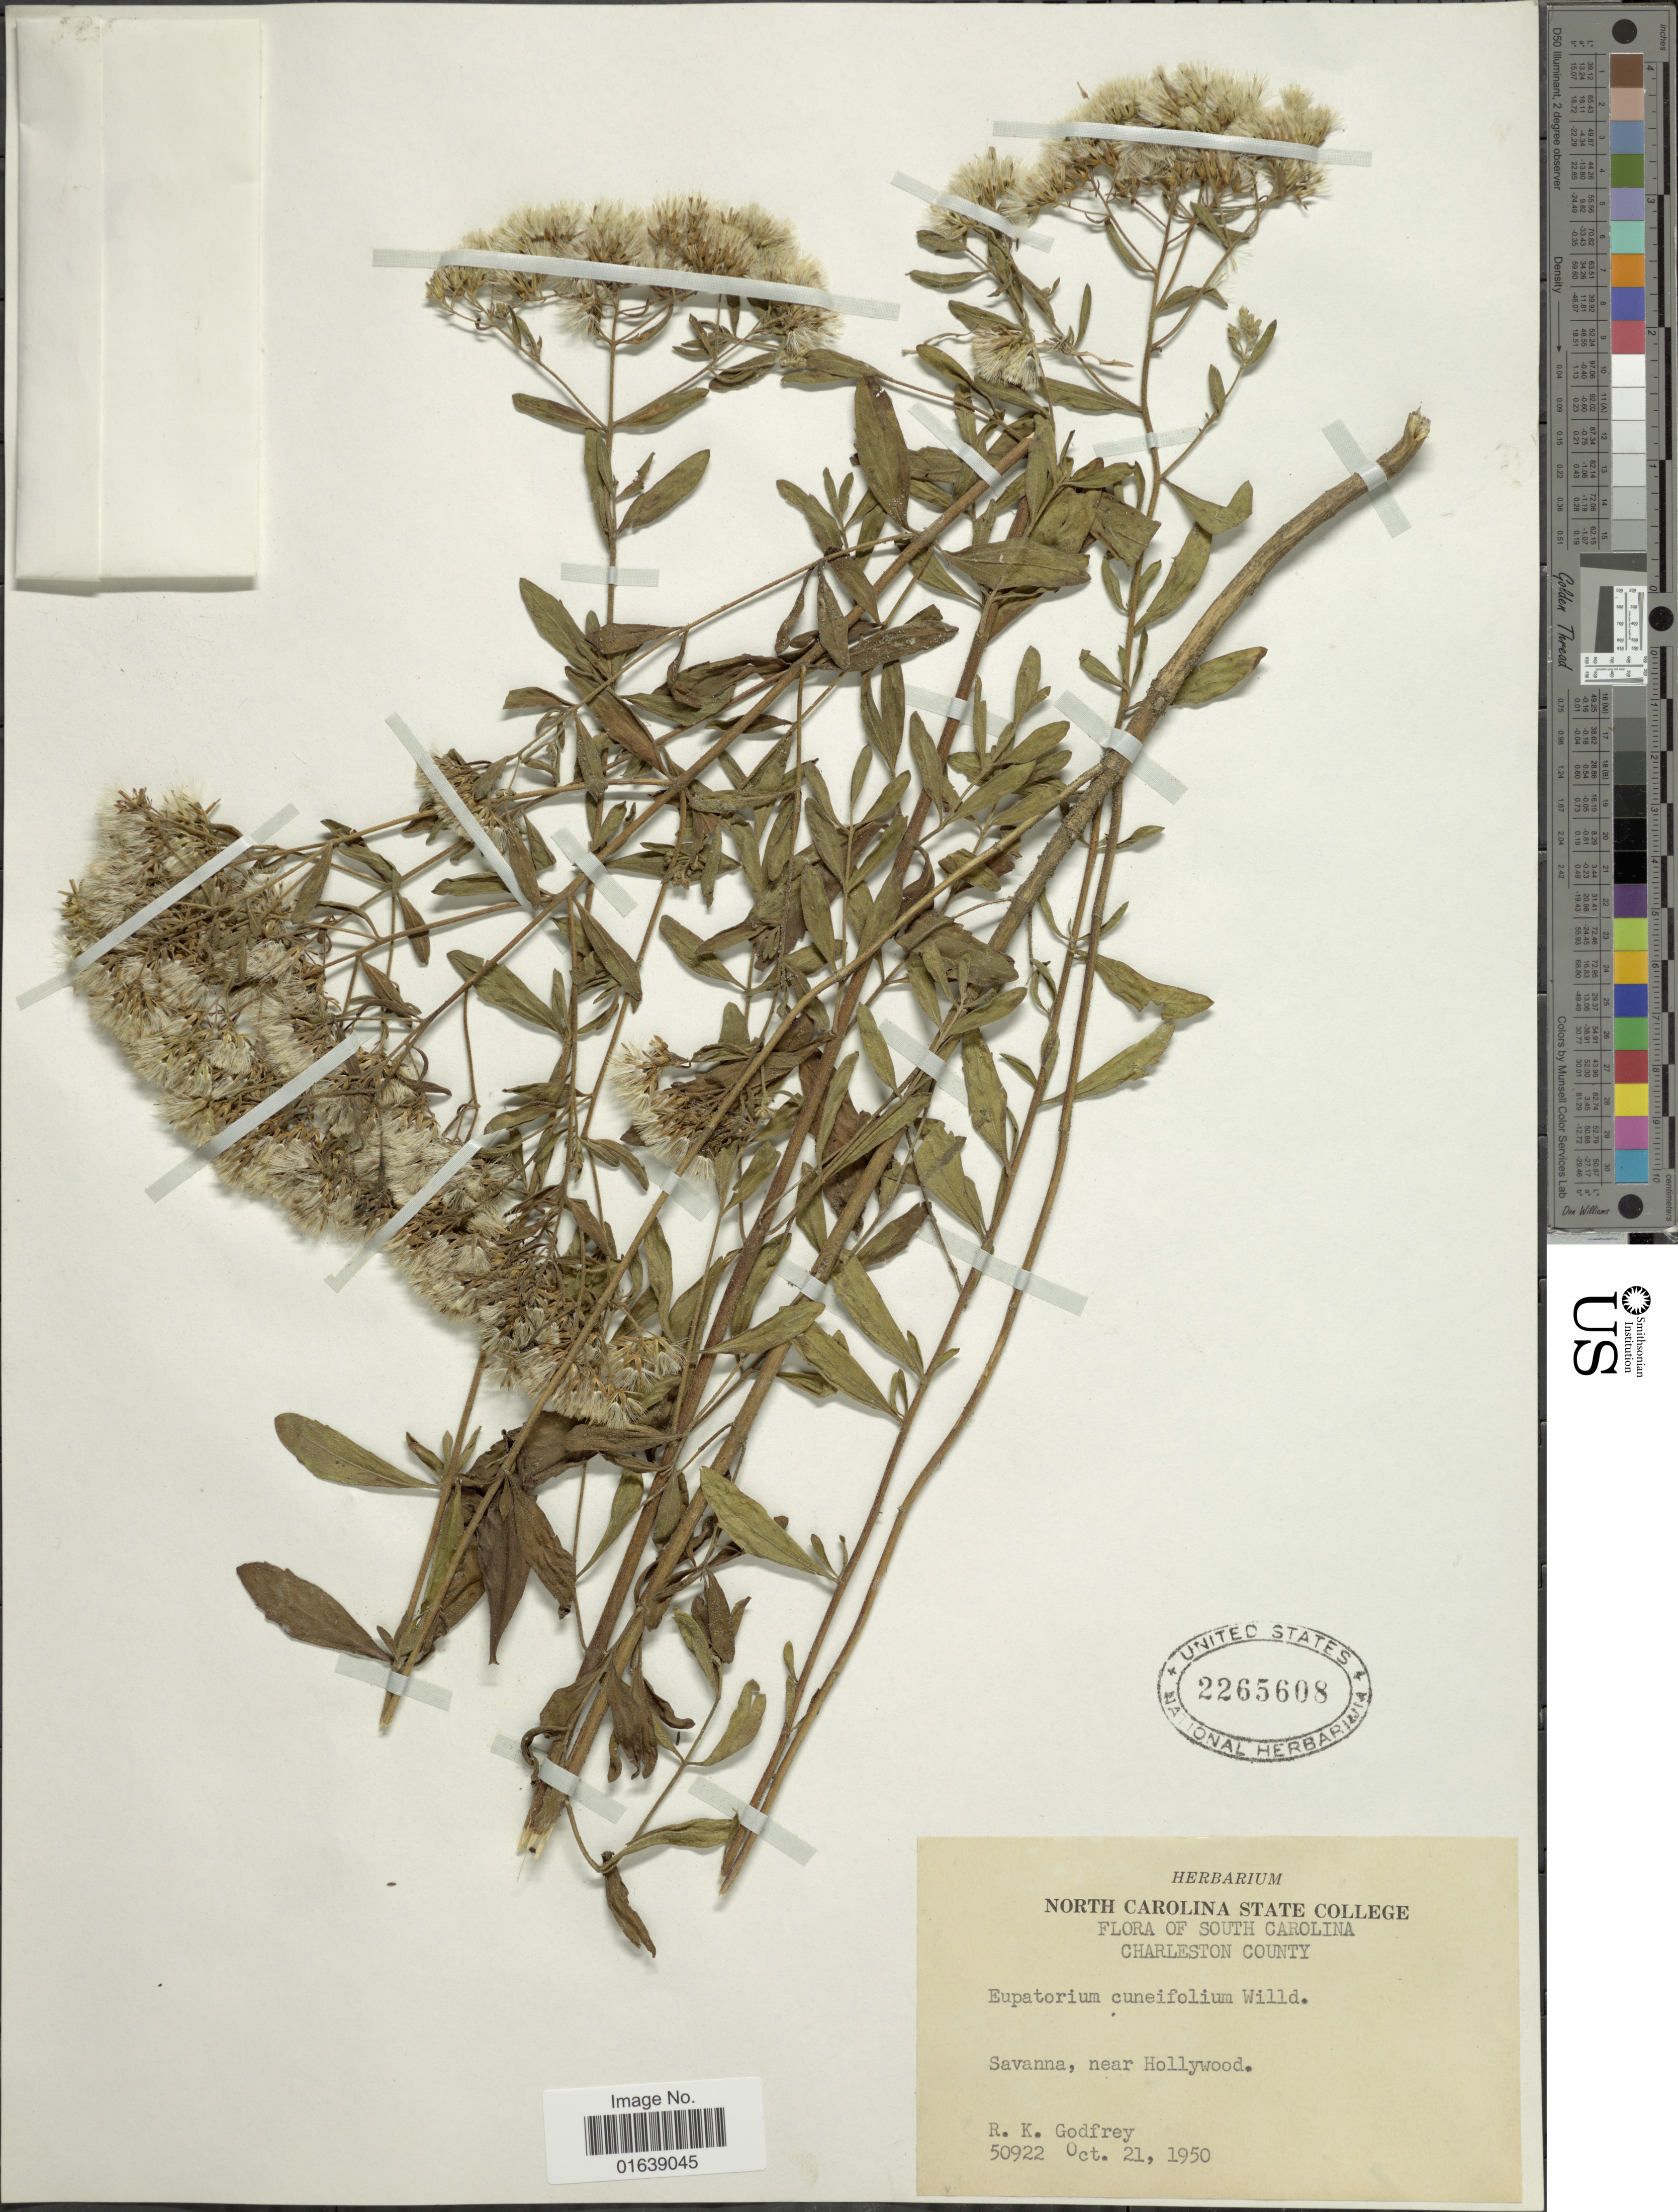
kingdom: Plantae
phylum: Tracheophyta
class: Magnoliopsida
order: Asterales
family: Asteraceae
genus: Eupatorium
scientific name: Eupatorium cuneifolium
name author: Willd.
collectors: R. K. Godfrey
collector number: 50922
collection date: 1950-10-21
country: United States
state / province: South Carolina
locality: South Carolina. Charleston County. Savanna, near Hollywood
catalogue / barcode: US 2265608